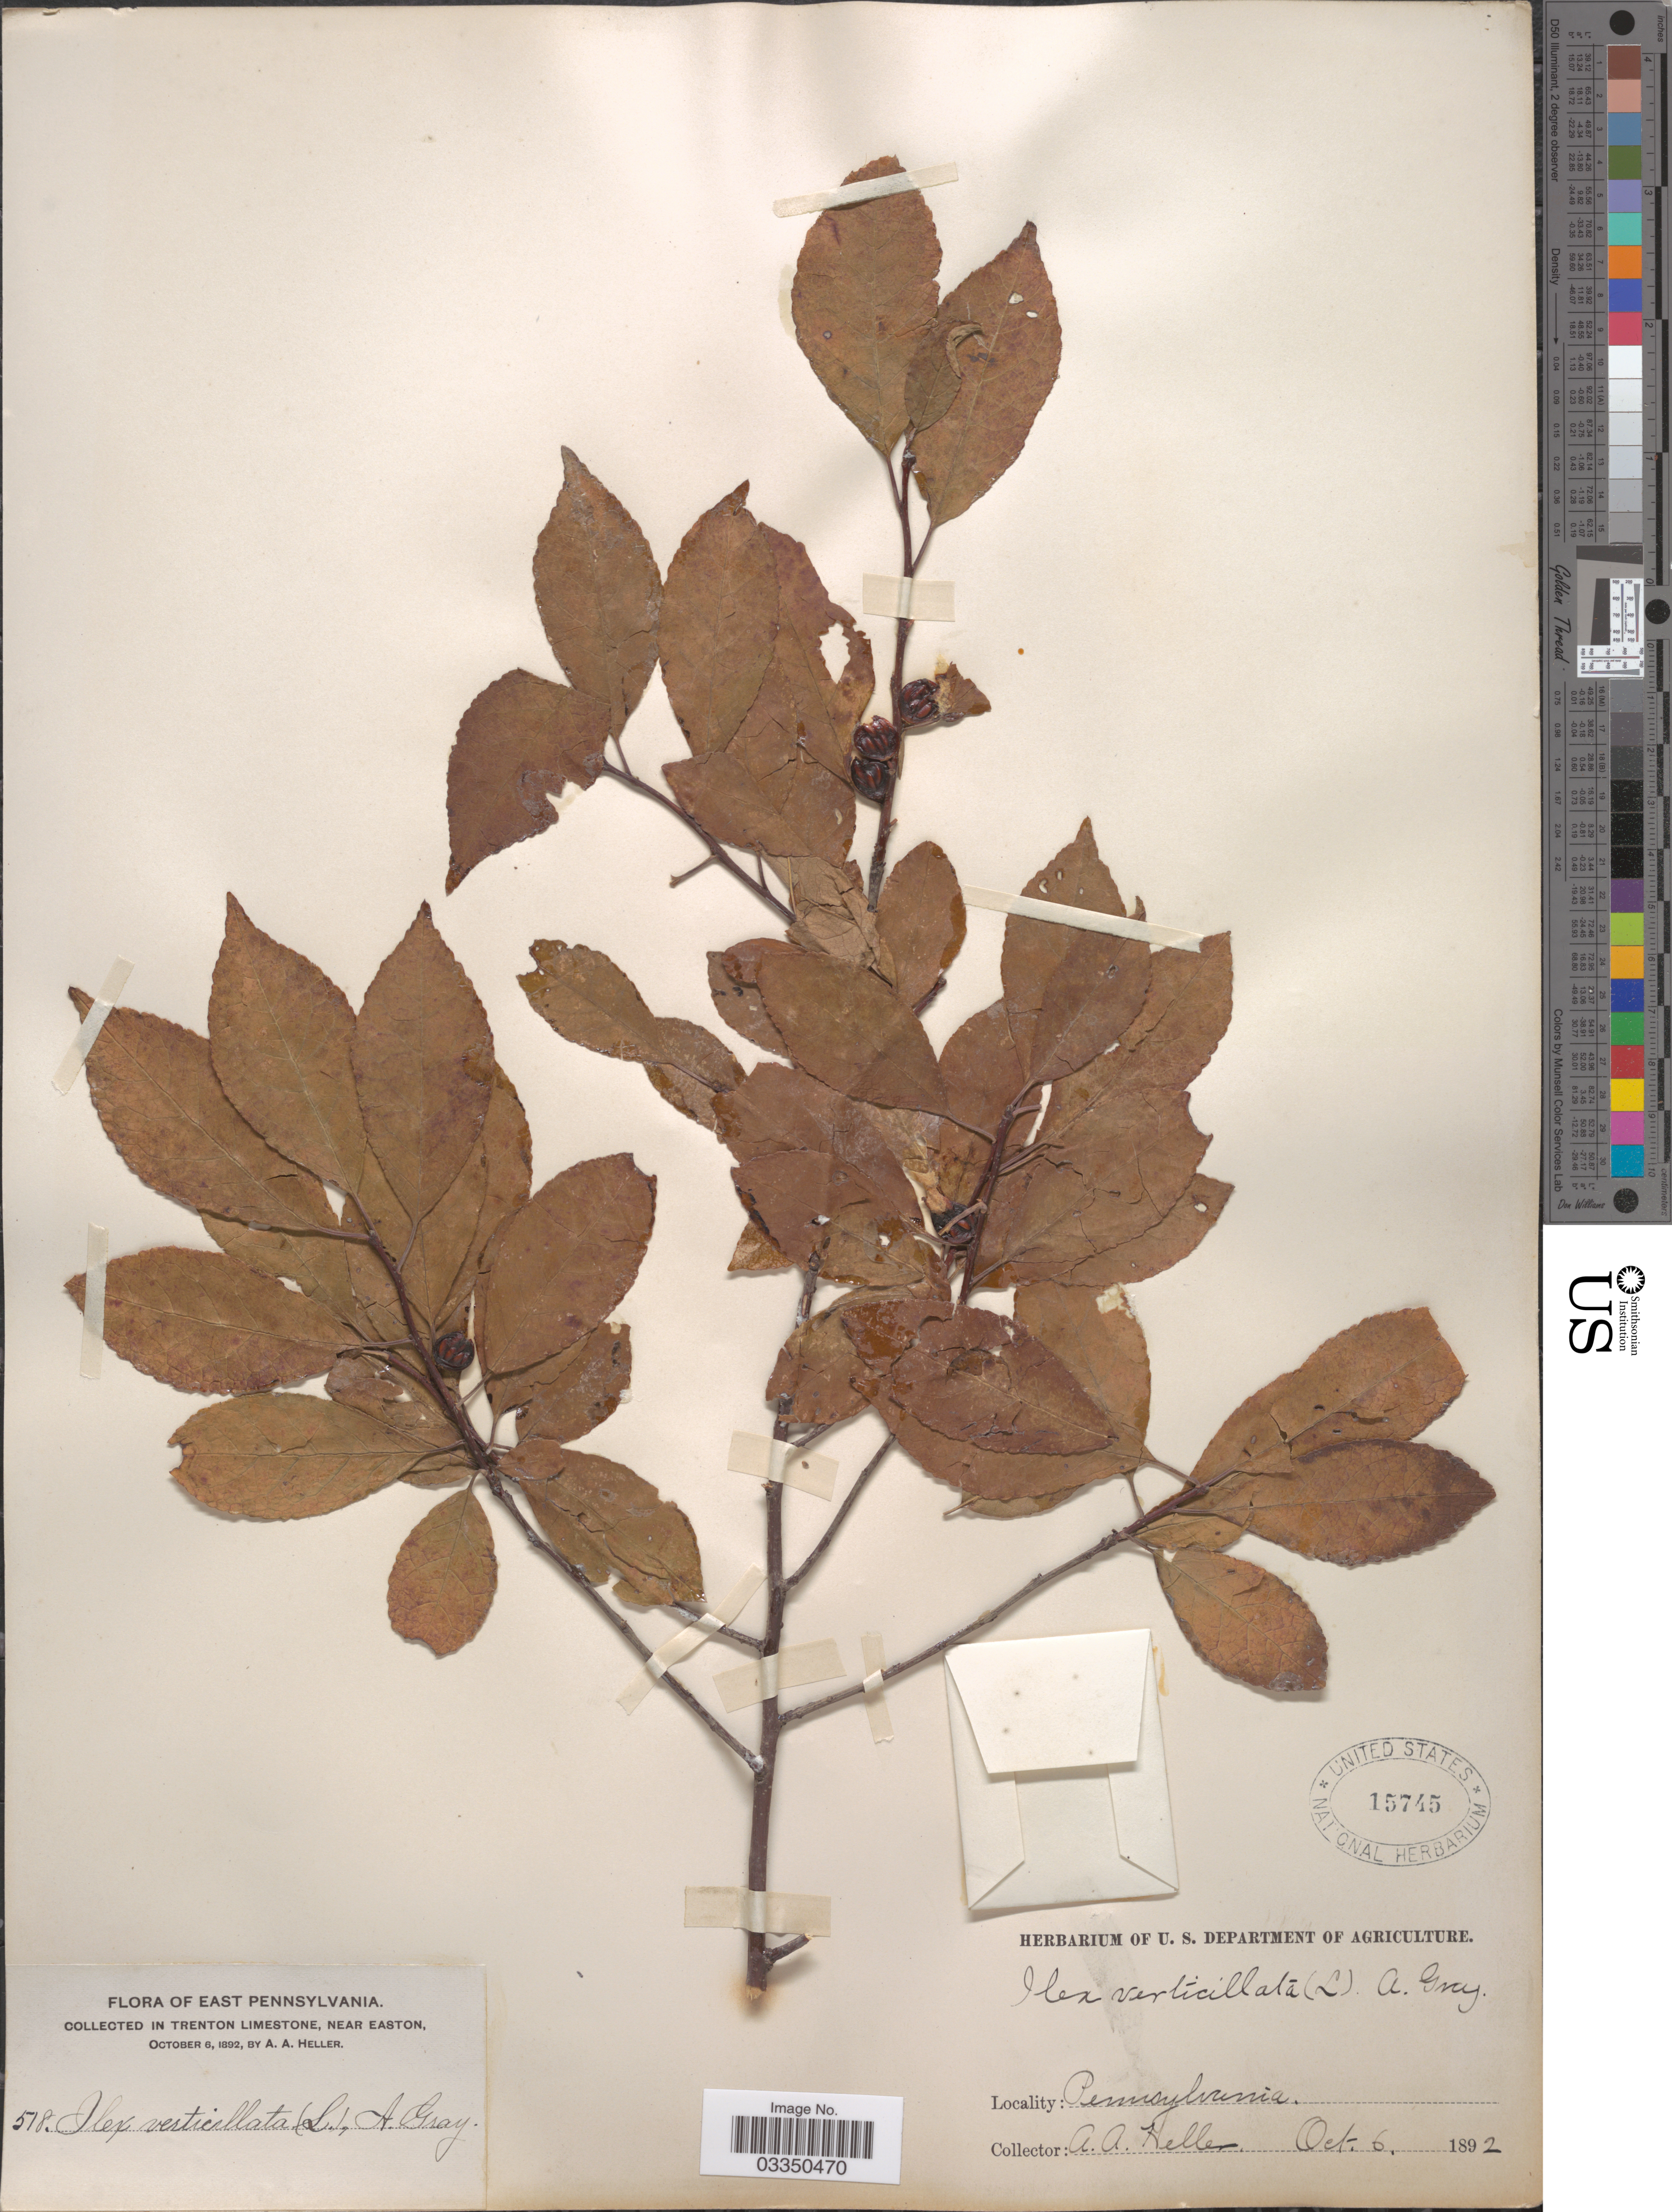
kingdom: Plantae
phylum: Tracheophyta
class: Magnoliopsida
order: Aquifoliales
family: Aquifoliaceae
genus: Ilex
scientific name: Ilex verticillata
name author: (L.) A. Gray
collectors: A. A. Heller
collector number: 518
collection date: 1892-10-06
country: United States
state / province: Pennsylvania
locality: East Pennsylvania. In Trenton Limestone, near Easton.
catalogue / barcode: US 15745